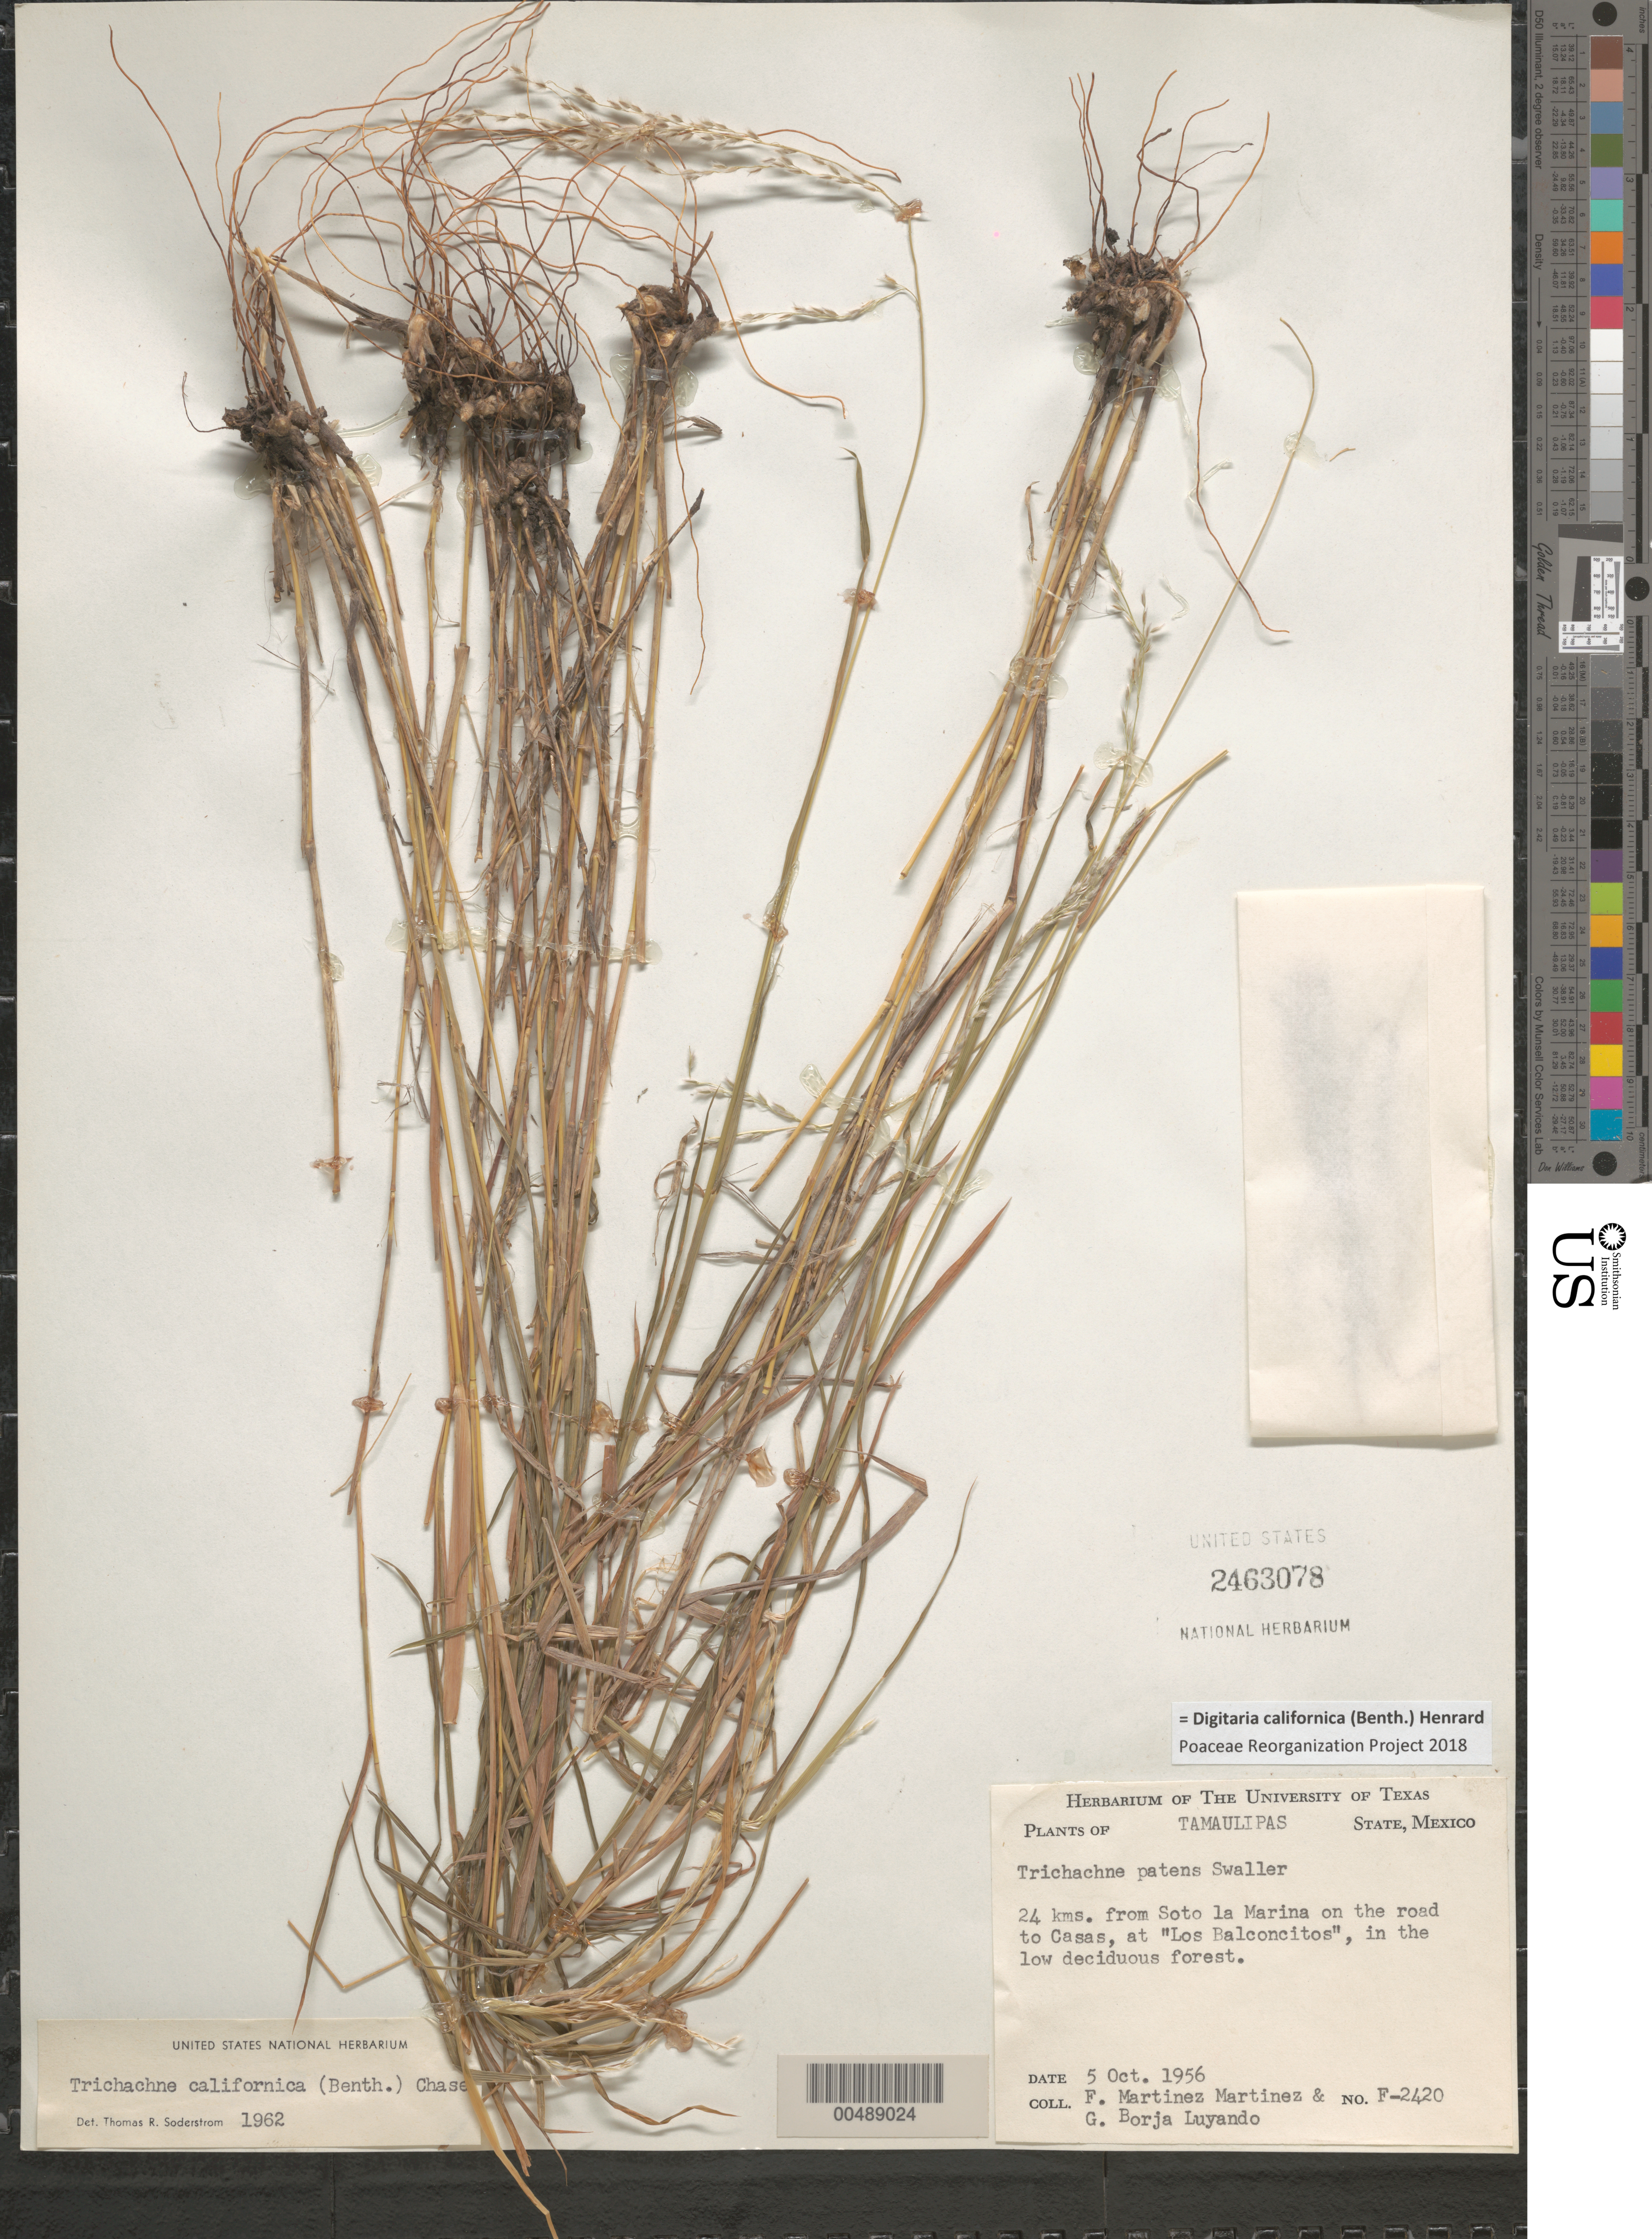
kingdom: Plantae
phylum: Tracheophyta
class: Liliopsida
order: Poales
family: Poaceae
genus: Digitaria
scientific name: Digitaria californica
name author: (Benth.) Henr.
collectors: F. Martinez-M. & G. Borja-Luyando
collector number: F-2420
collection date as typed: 5 Oct 1956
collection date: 1956-10-05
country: Mexico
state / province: Tamaulipas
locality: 24 km from Soto la Marina on the rd to Casas, at Los Balconcitos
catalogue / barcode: US 2463078